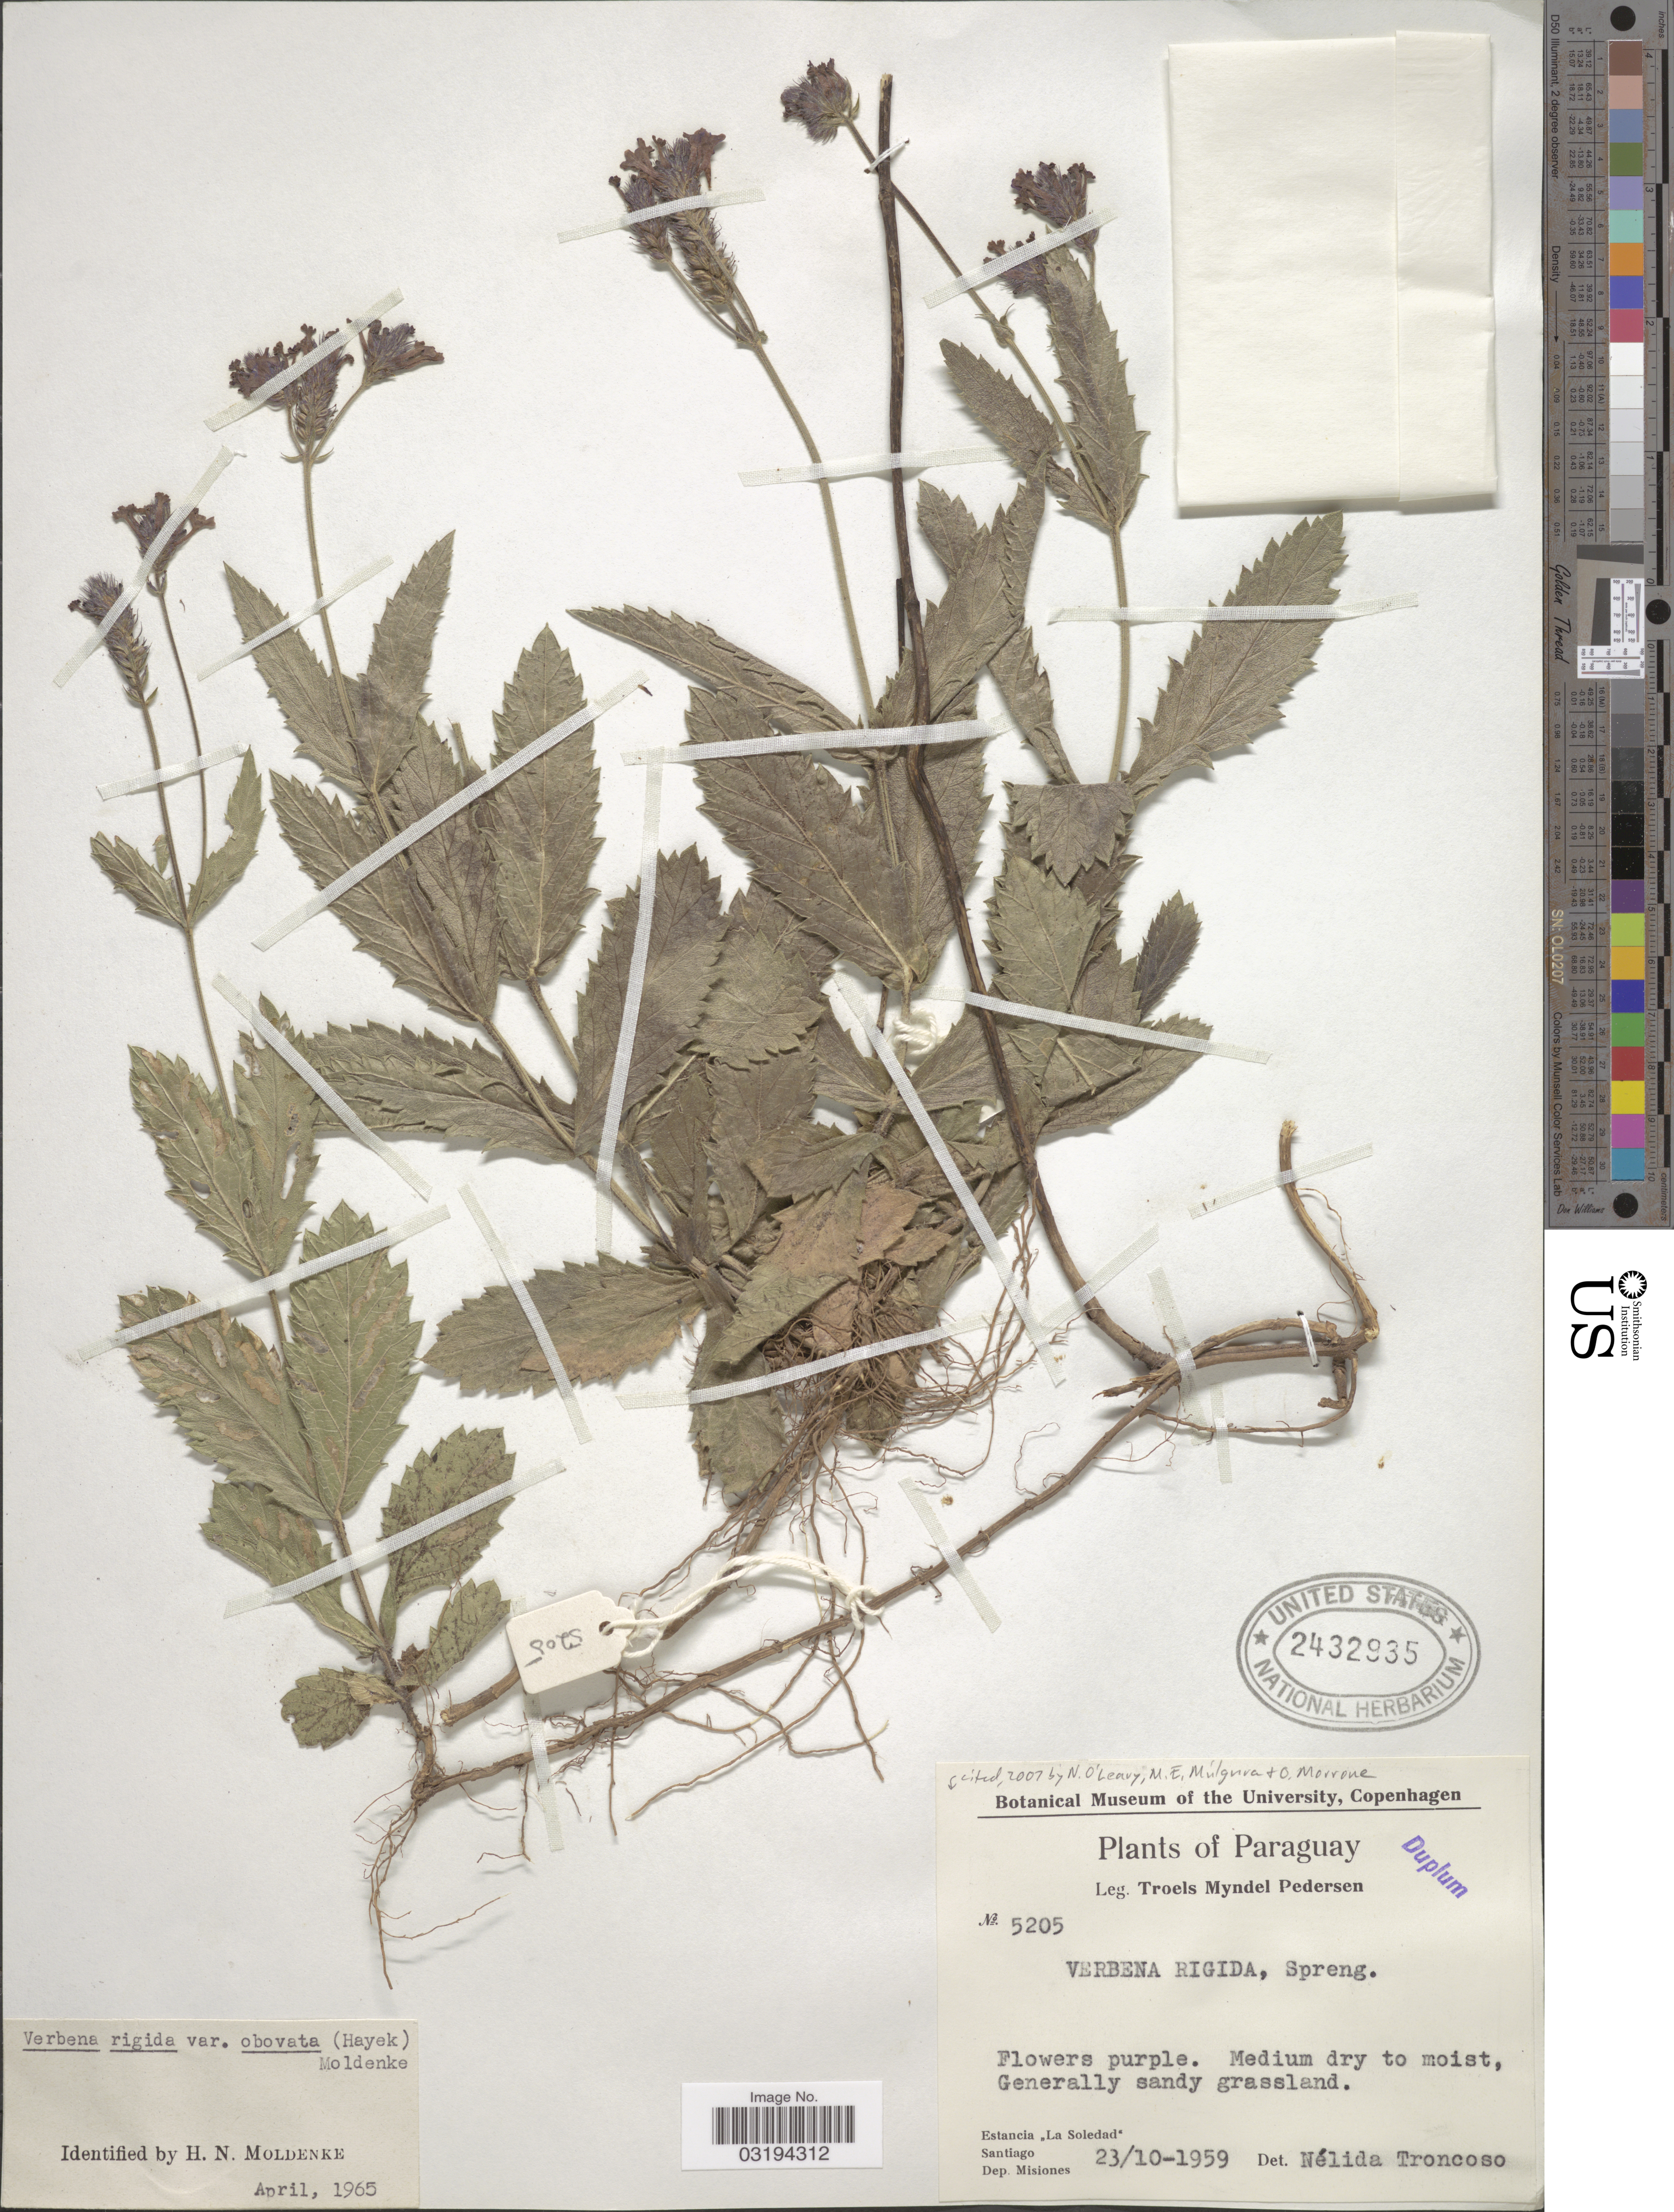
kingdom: Plantae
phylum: Tracheophyta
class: Magnoliopsida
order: Lamiales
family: Verbenaceae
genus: Verbena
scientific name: Verbena rigida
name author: Spreng.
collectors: T. Pederson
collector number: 5205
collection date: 1959-10-23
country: Paraguay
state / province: Misiones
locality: Estancia "La Soledad", Santiago, Dep. Misiones.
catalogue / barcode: US 2432935